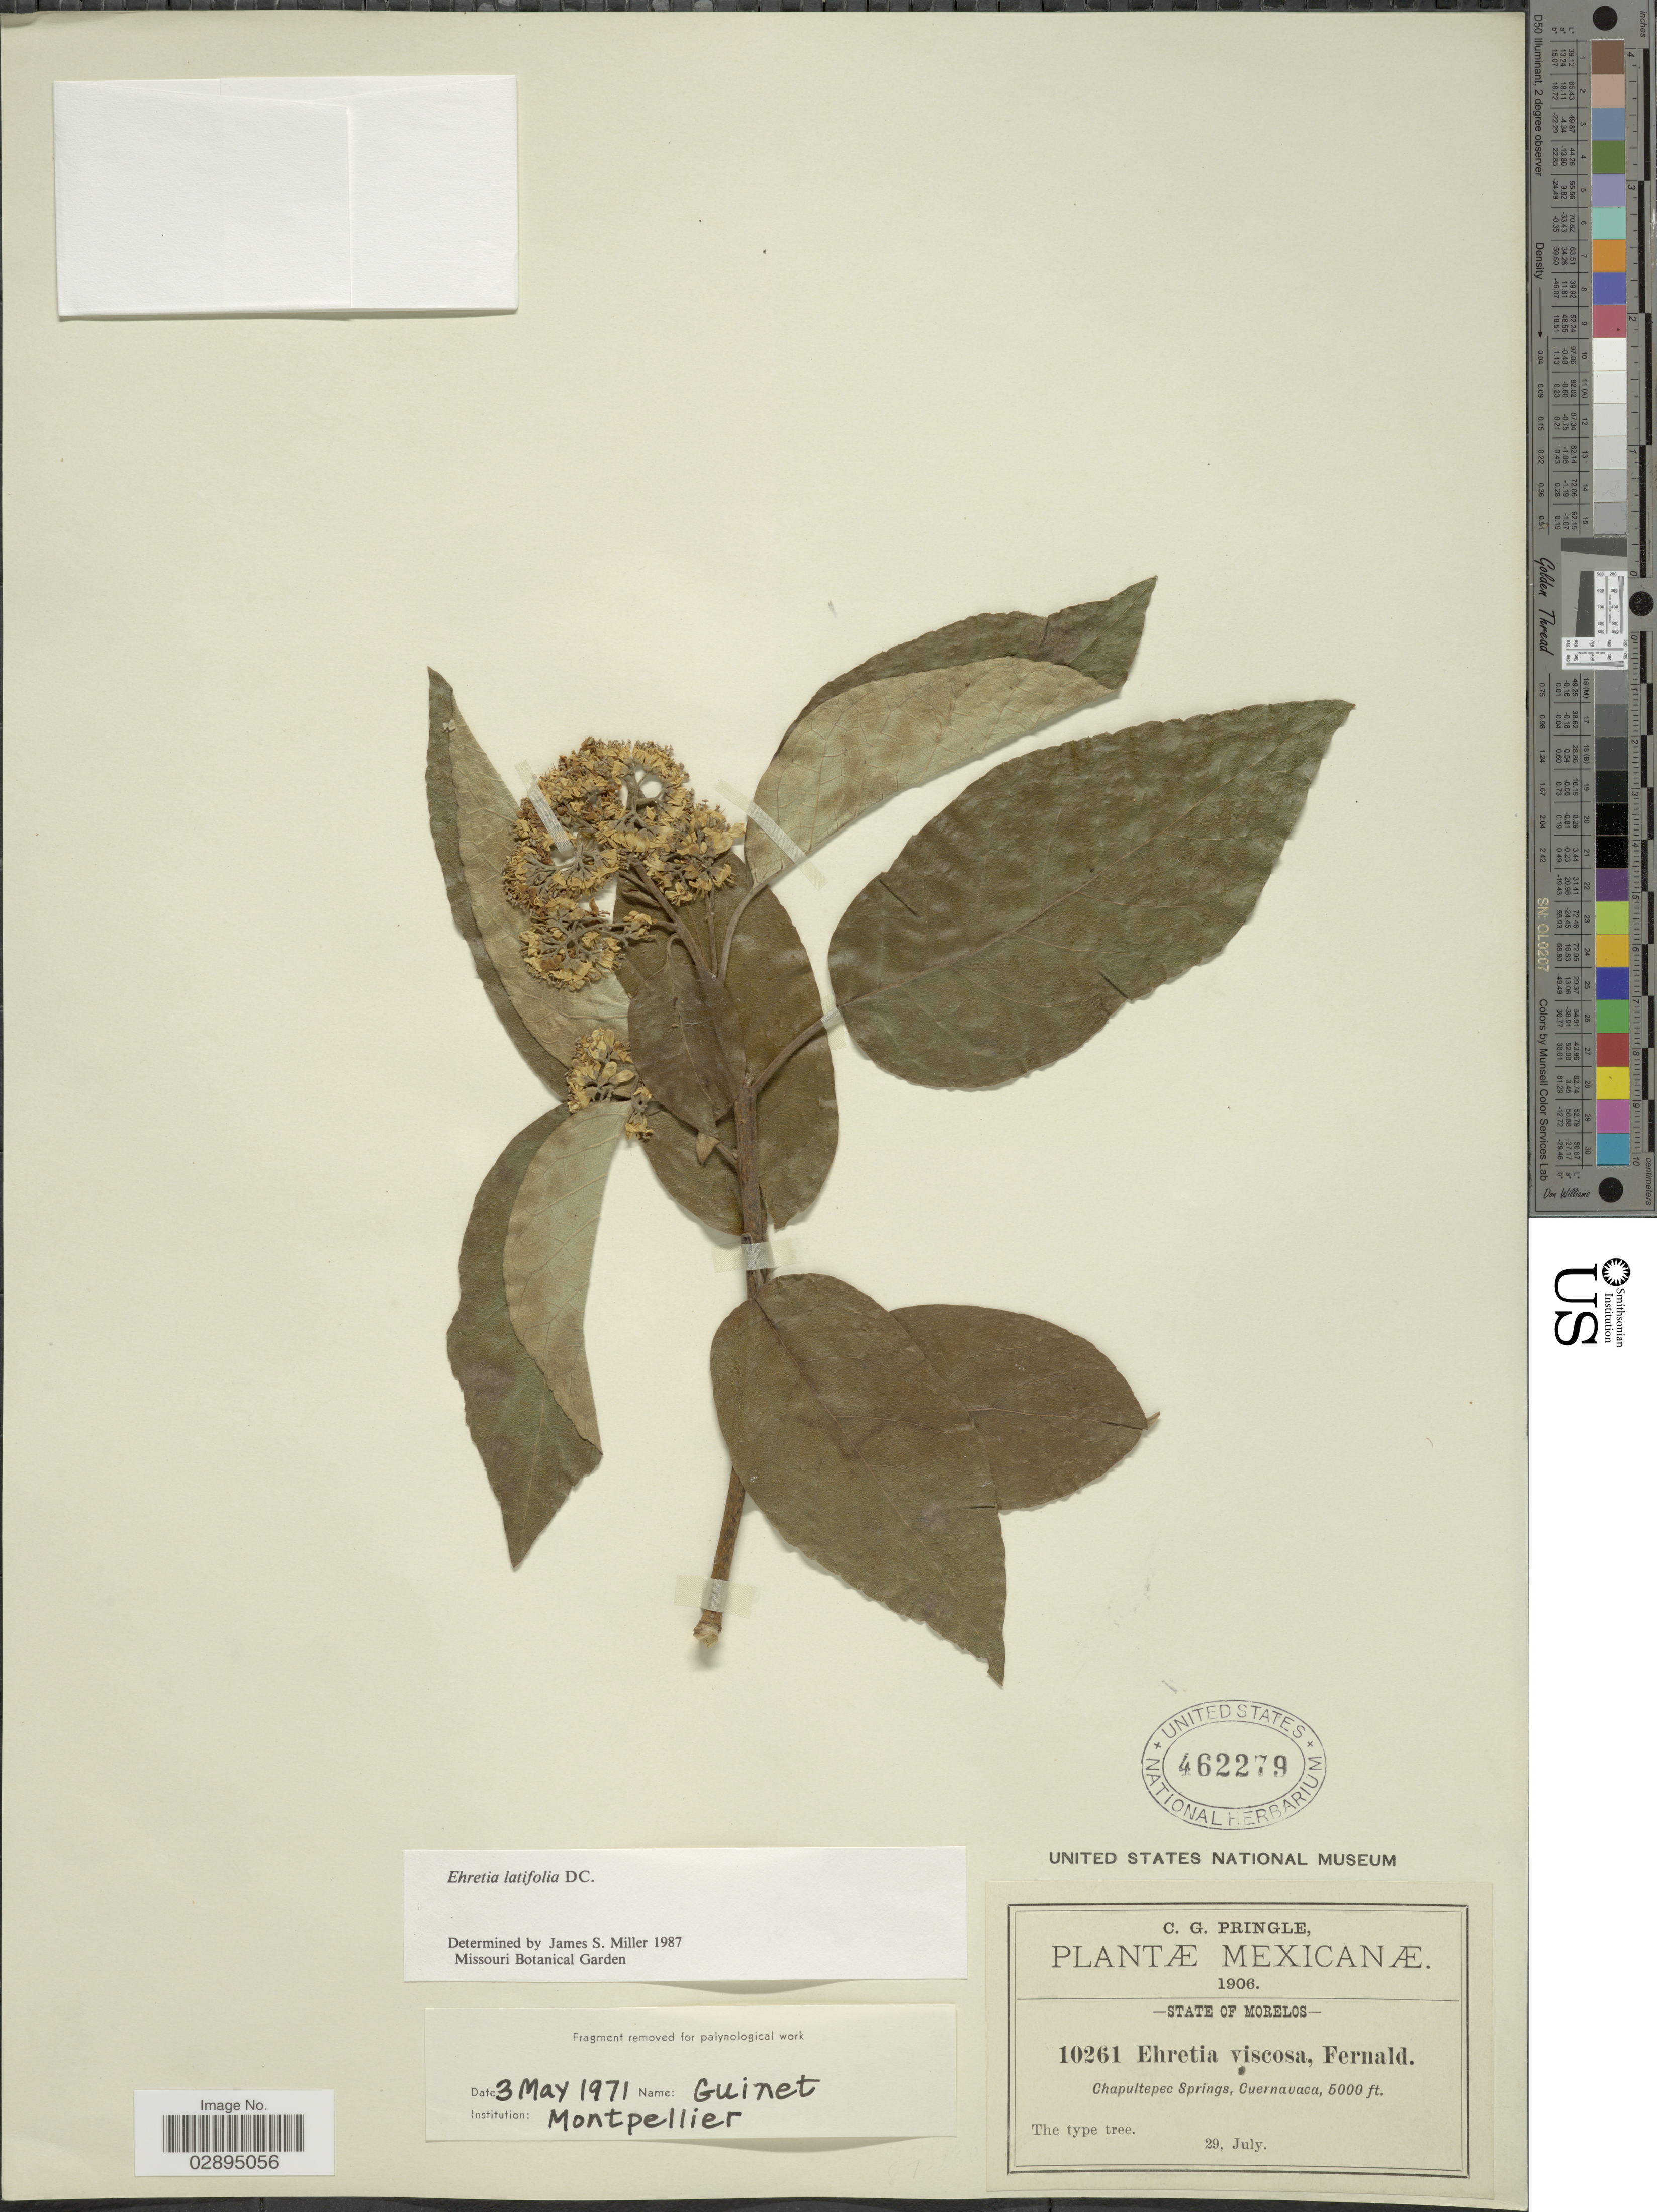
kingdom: Plantae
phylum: Tracheophyta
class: Magnoliopsida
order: Boraginales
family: Ehretiaceae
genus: Ehretia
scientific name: Ehretia latifolia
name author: DC.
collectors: C. G. Pringle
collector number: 10261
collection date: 1906-07-29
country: Mexico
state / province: Morelos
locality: Chapultepec Springs, Cuernavaca.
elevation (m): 1524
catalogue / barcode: US 462279